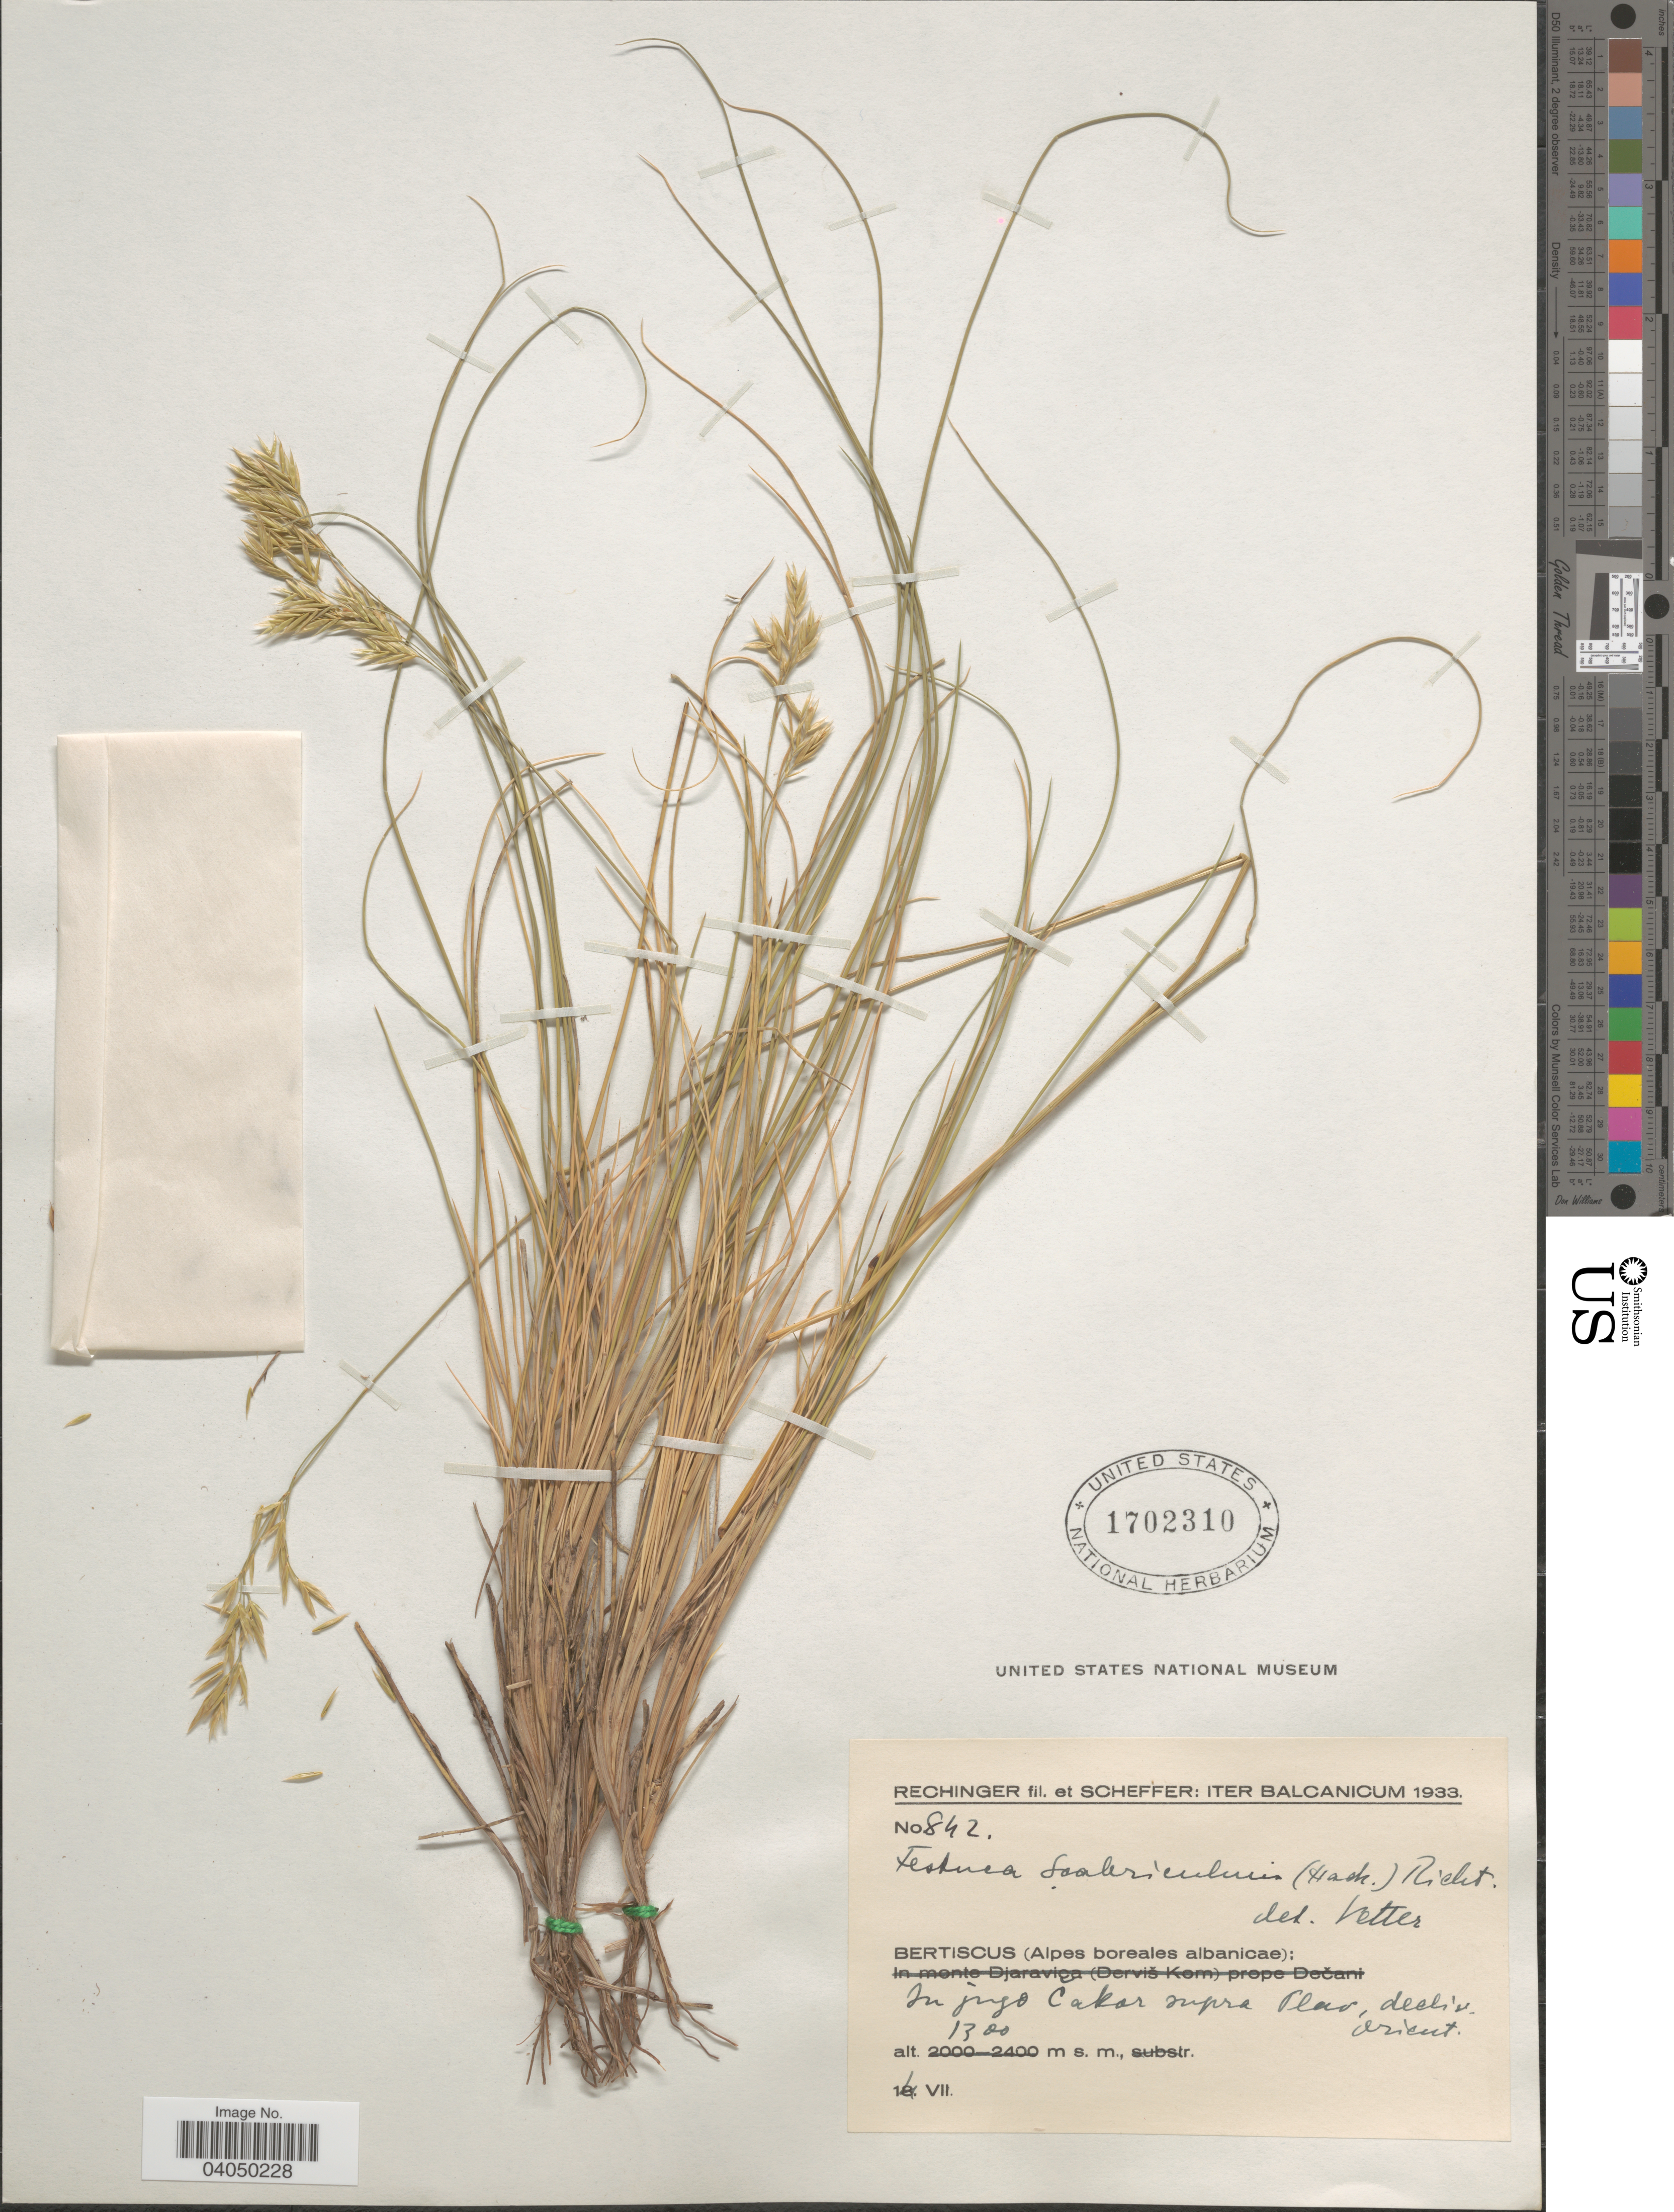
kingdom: Plantae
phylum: Tracheophyta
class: Liliopsida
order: Poales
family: Poaceae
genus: Festuca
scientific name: Festuca scabriculmis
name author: K. Richt.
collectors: -- Rechinger & Scheffer, --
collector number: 842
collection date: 1933-07-14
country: Albania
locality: Iter Balcanicum. Bertiscus (Alpes borealis albanicae): In jugo Cakar supra Plao, decliv. orient. [interpreted]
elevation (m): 1300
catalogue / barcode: US 1702310